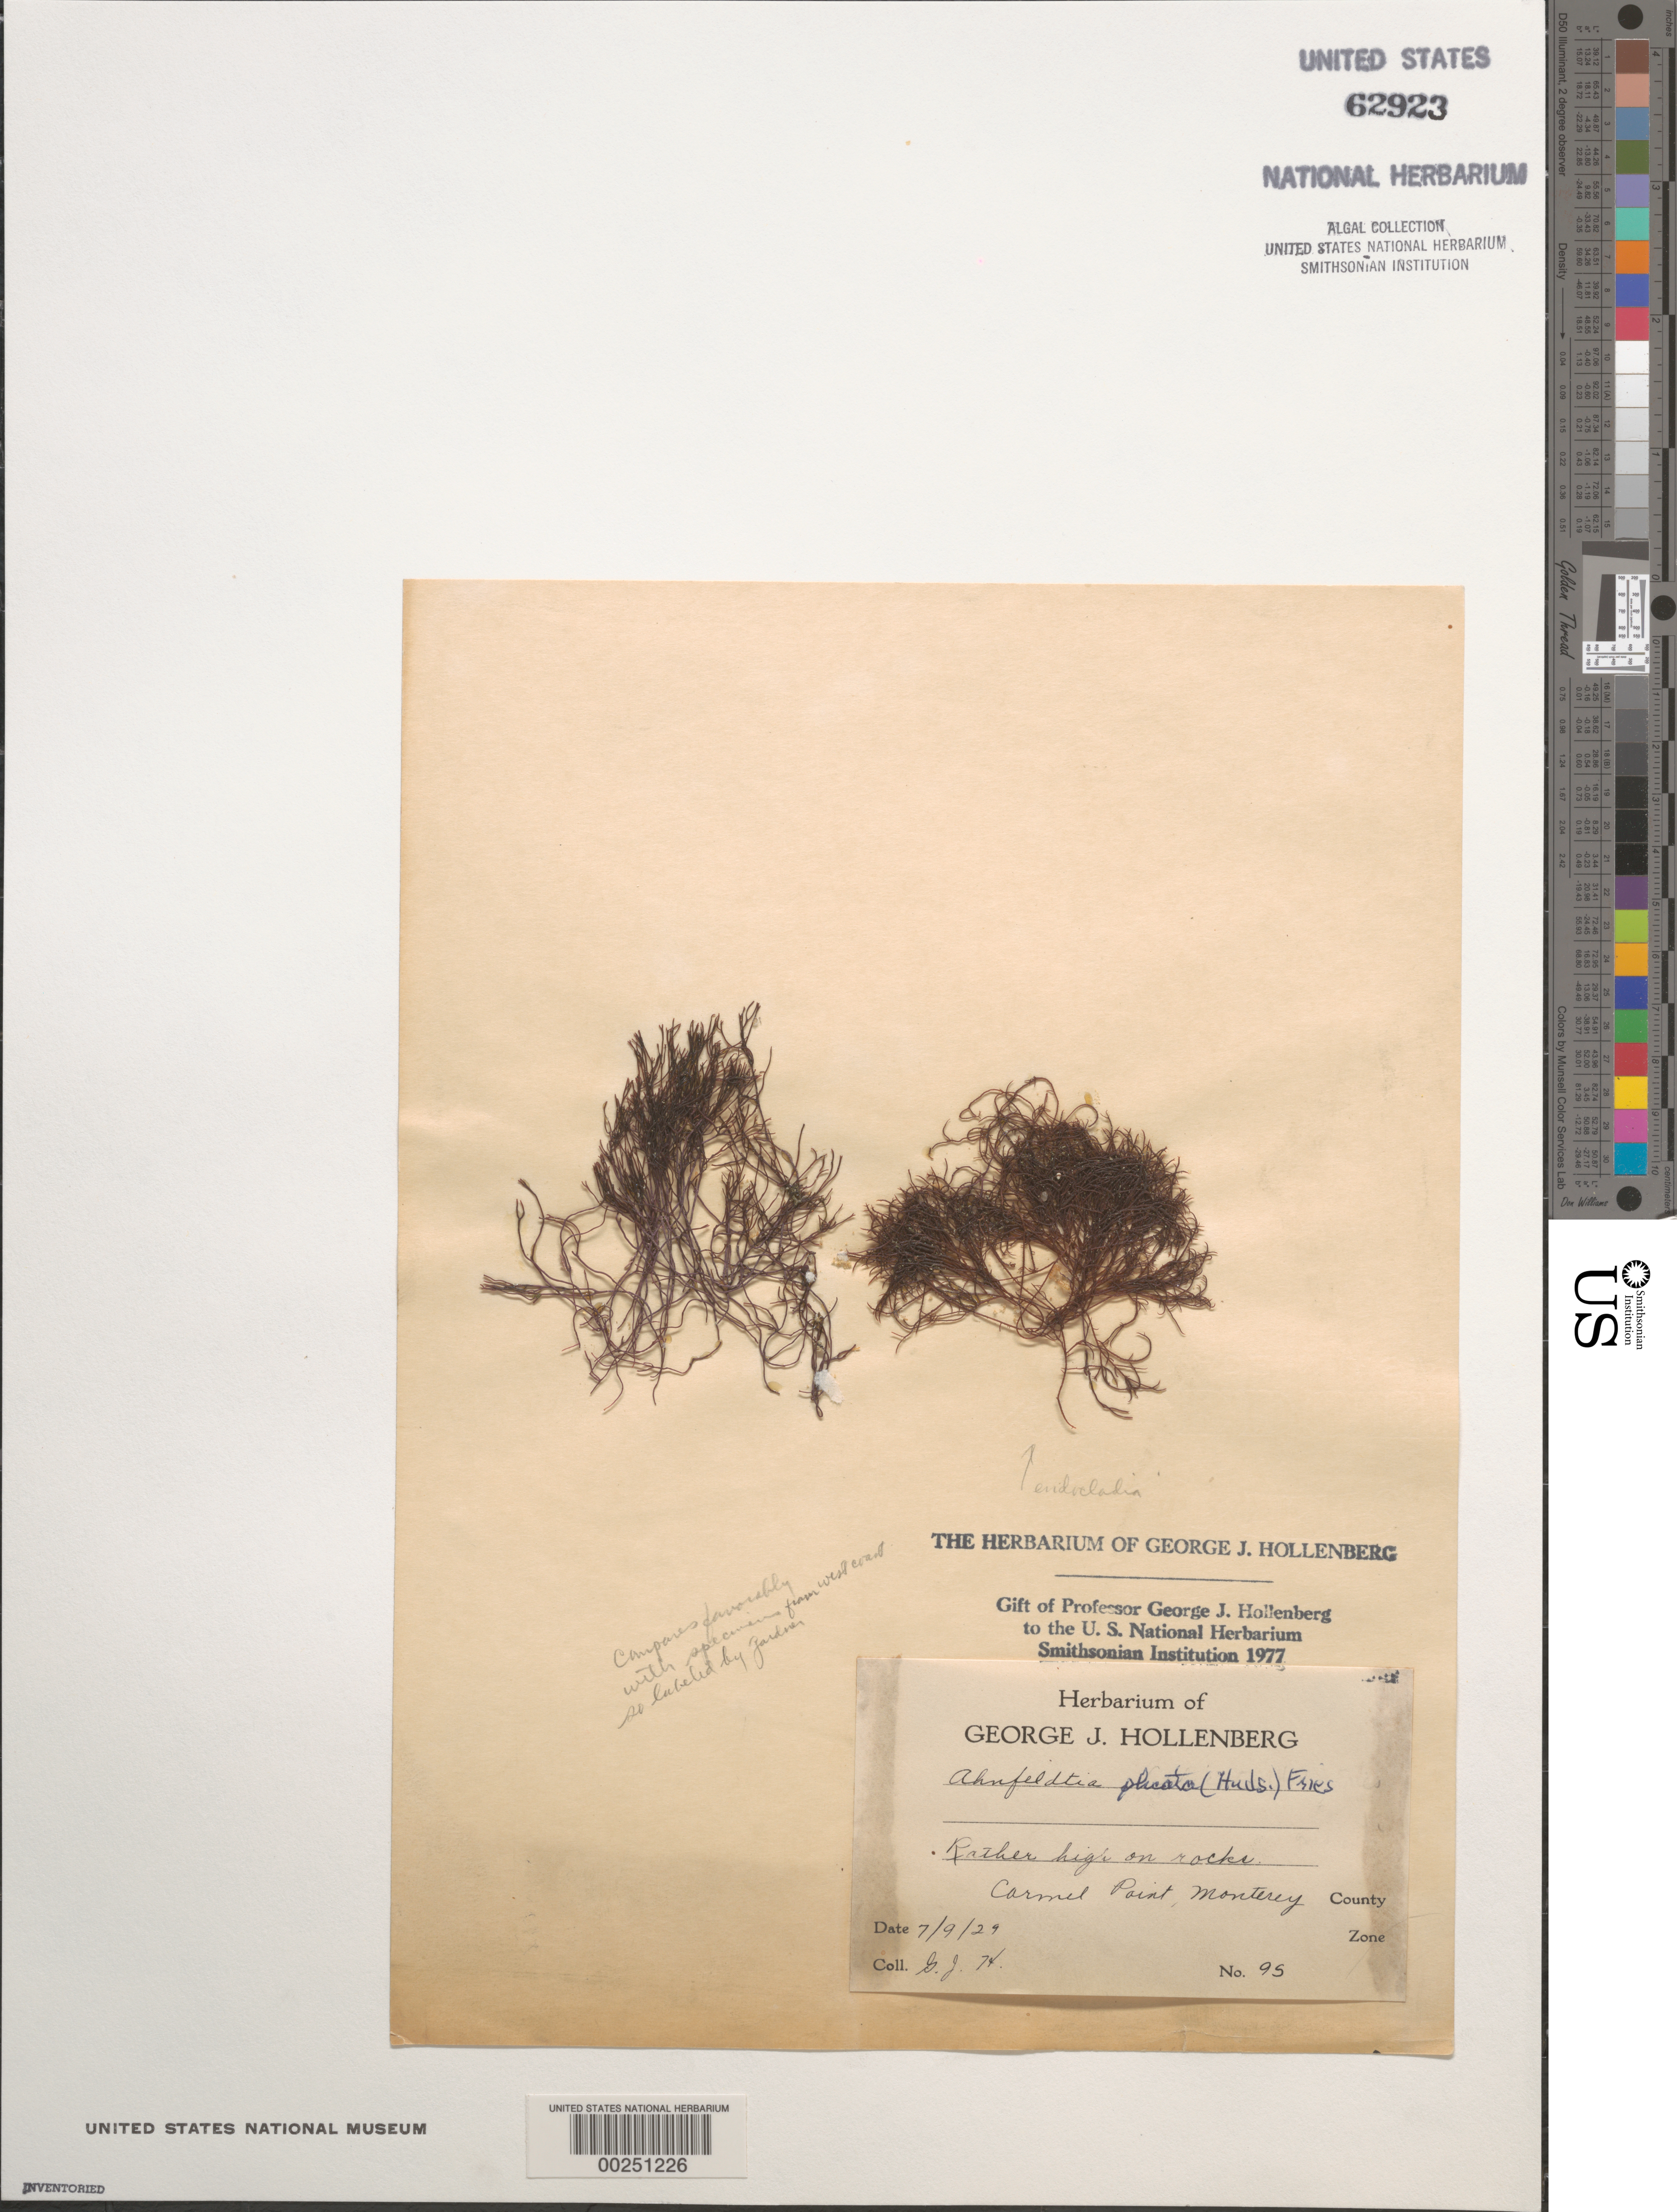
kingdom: Plantae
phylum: Rhodophyta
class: Florideophyceae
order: Ahnfeltiales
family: Ahnfeltiaceae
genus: Ahnfeltia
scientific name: Ahnfeltia plicata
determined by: Hollenberg, George J.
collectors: G. Hollenberg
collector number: GJH 95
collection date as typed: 09 Jul 1929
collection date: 1929-07-09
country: United States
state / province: California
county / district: Monterey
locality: Carmel Point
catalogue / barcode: US 62923